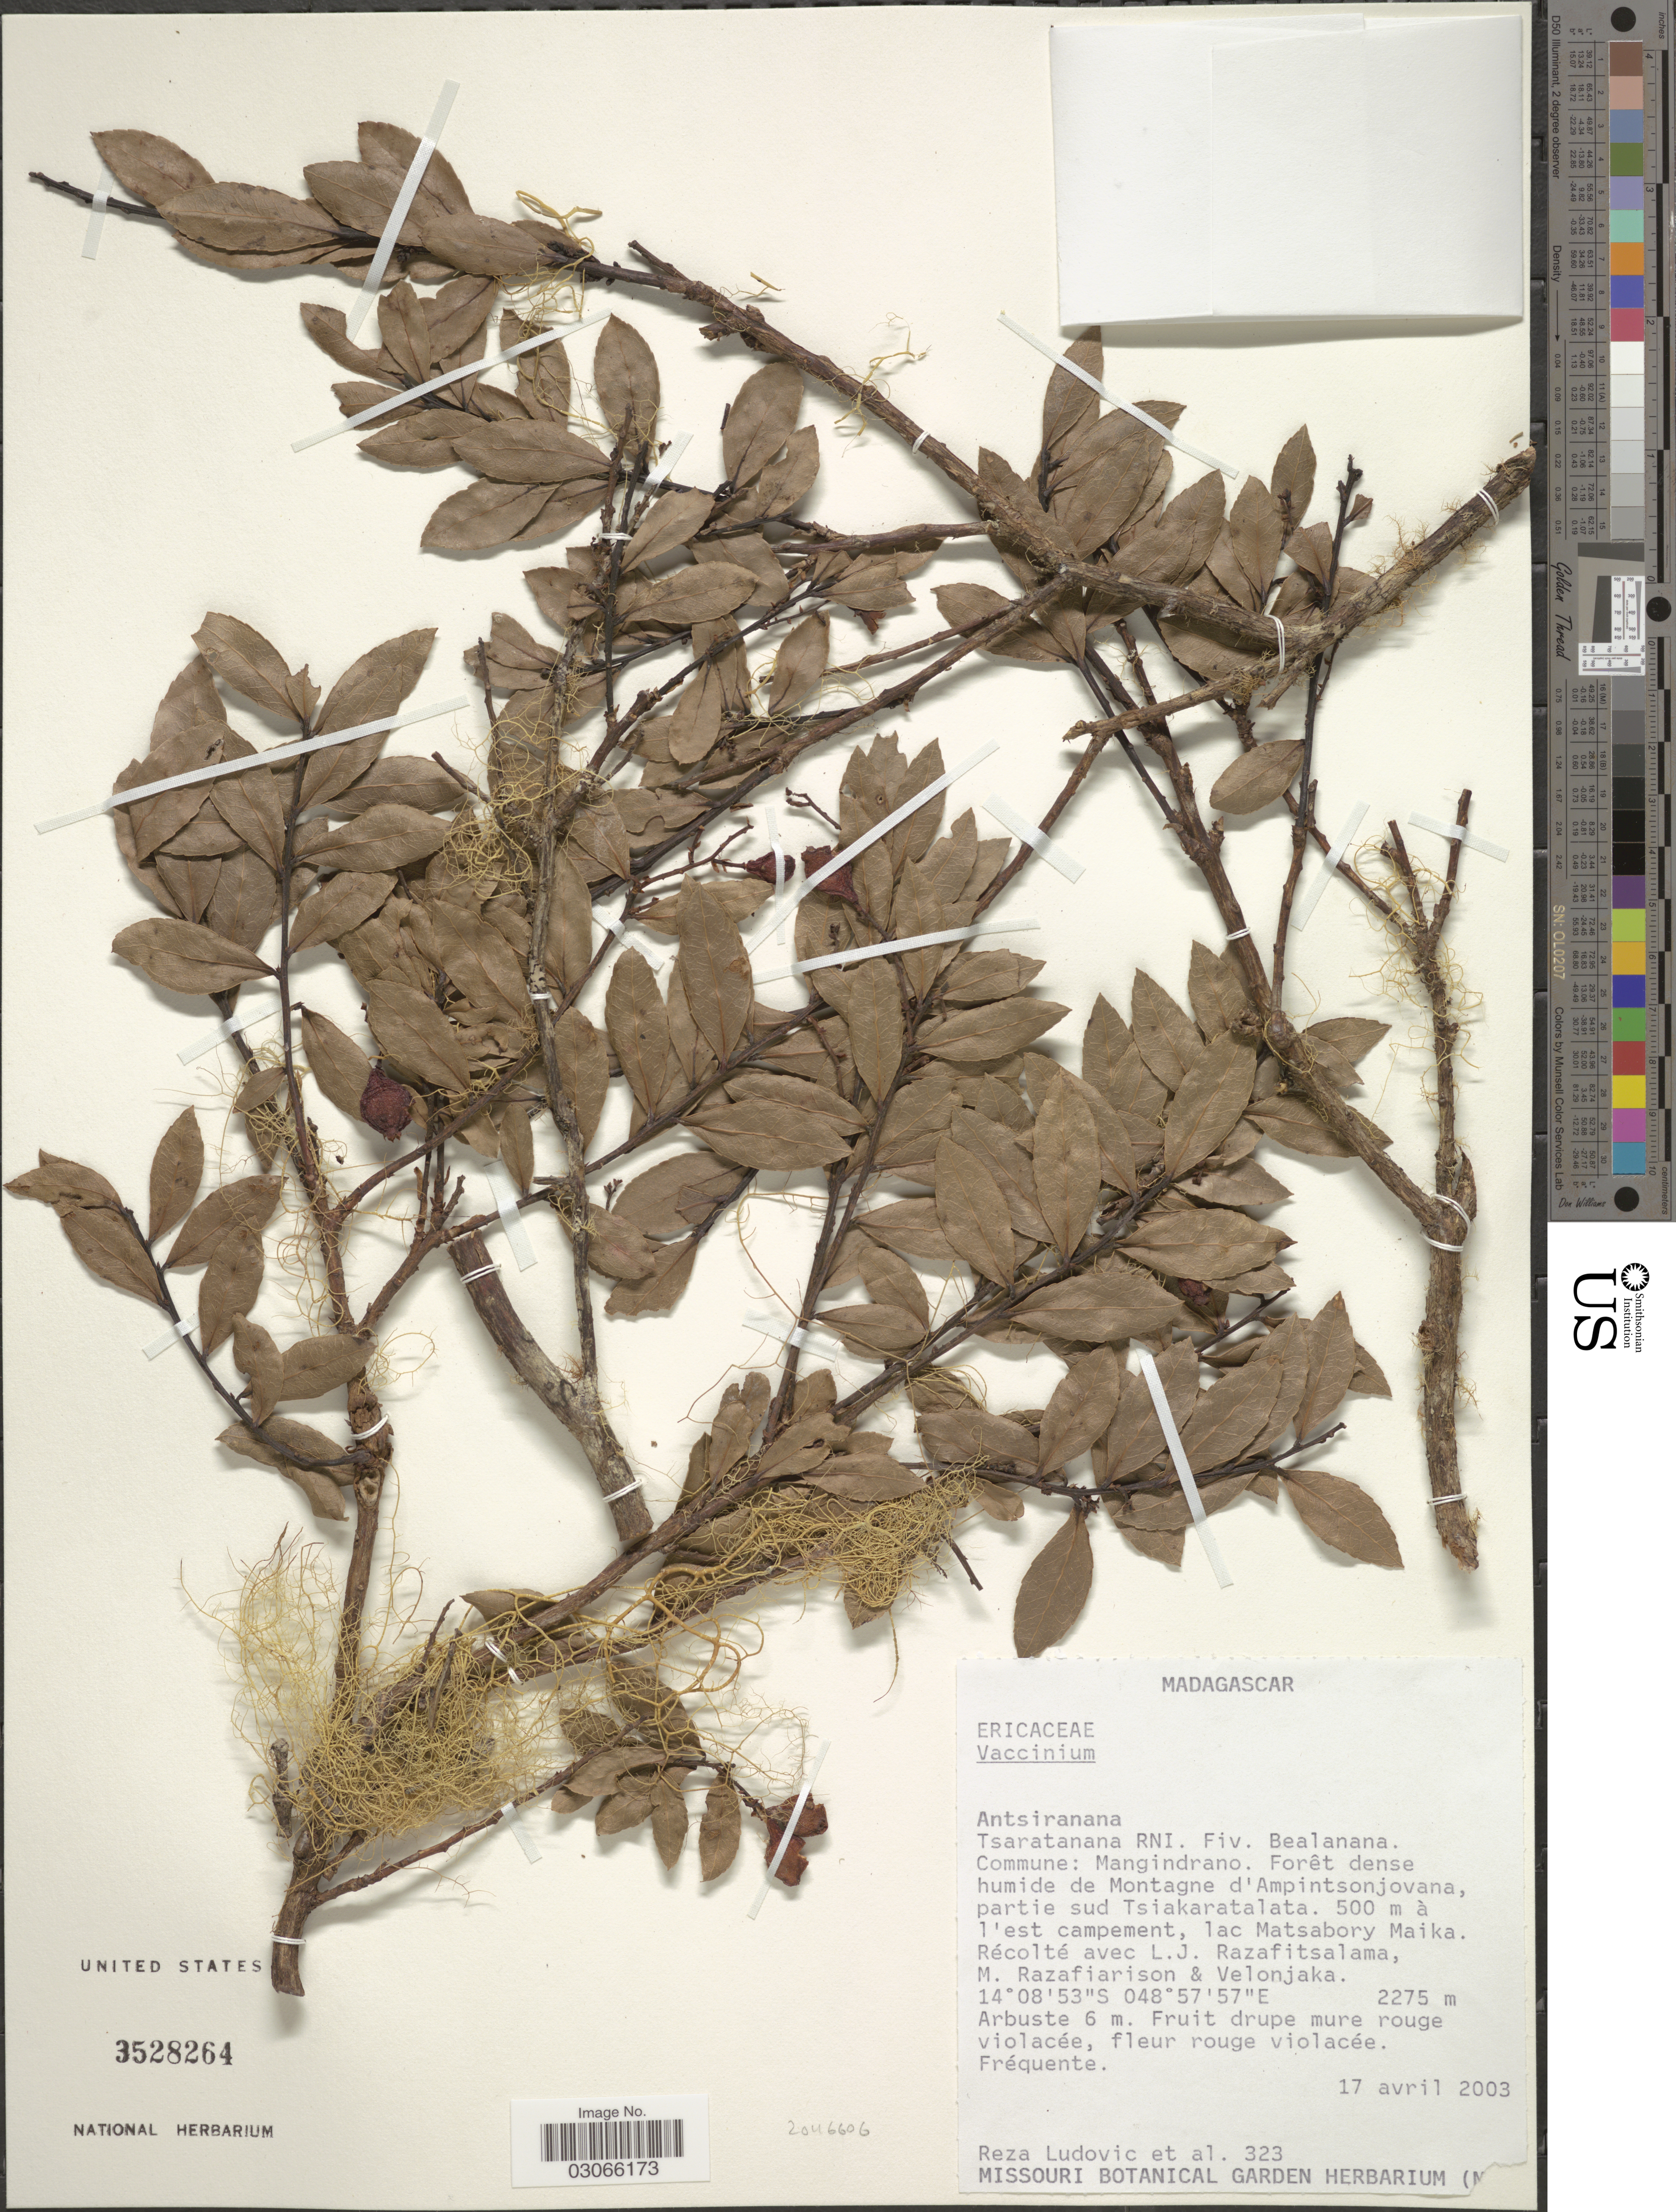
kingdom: Plantae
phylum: Tracheophyta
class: Magnoliopsida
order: Ericales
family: Ericaceae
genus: Vaccinium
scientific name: Vaccinium sp.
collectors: R. Ludovic, L. J. Razafitsalama, M. Razafiarison & Velonjaka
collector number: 323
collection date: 2003-04-17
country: Madagascar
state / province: Sofia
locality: Tsaratanana RNI. Fiv. Bealanana. Commune: Mangindrano. Forêt dense humide de Montagne d'Ampintsonjovana, partie sud Tsiakaratalata. 500 m à l'est campement, lac Matsabory Maika.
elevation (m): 2275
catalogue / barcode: US 3528264